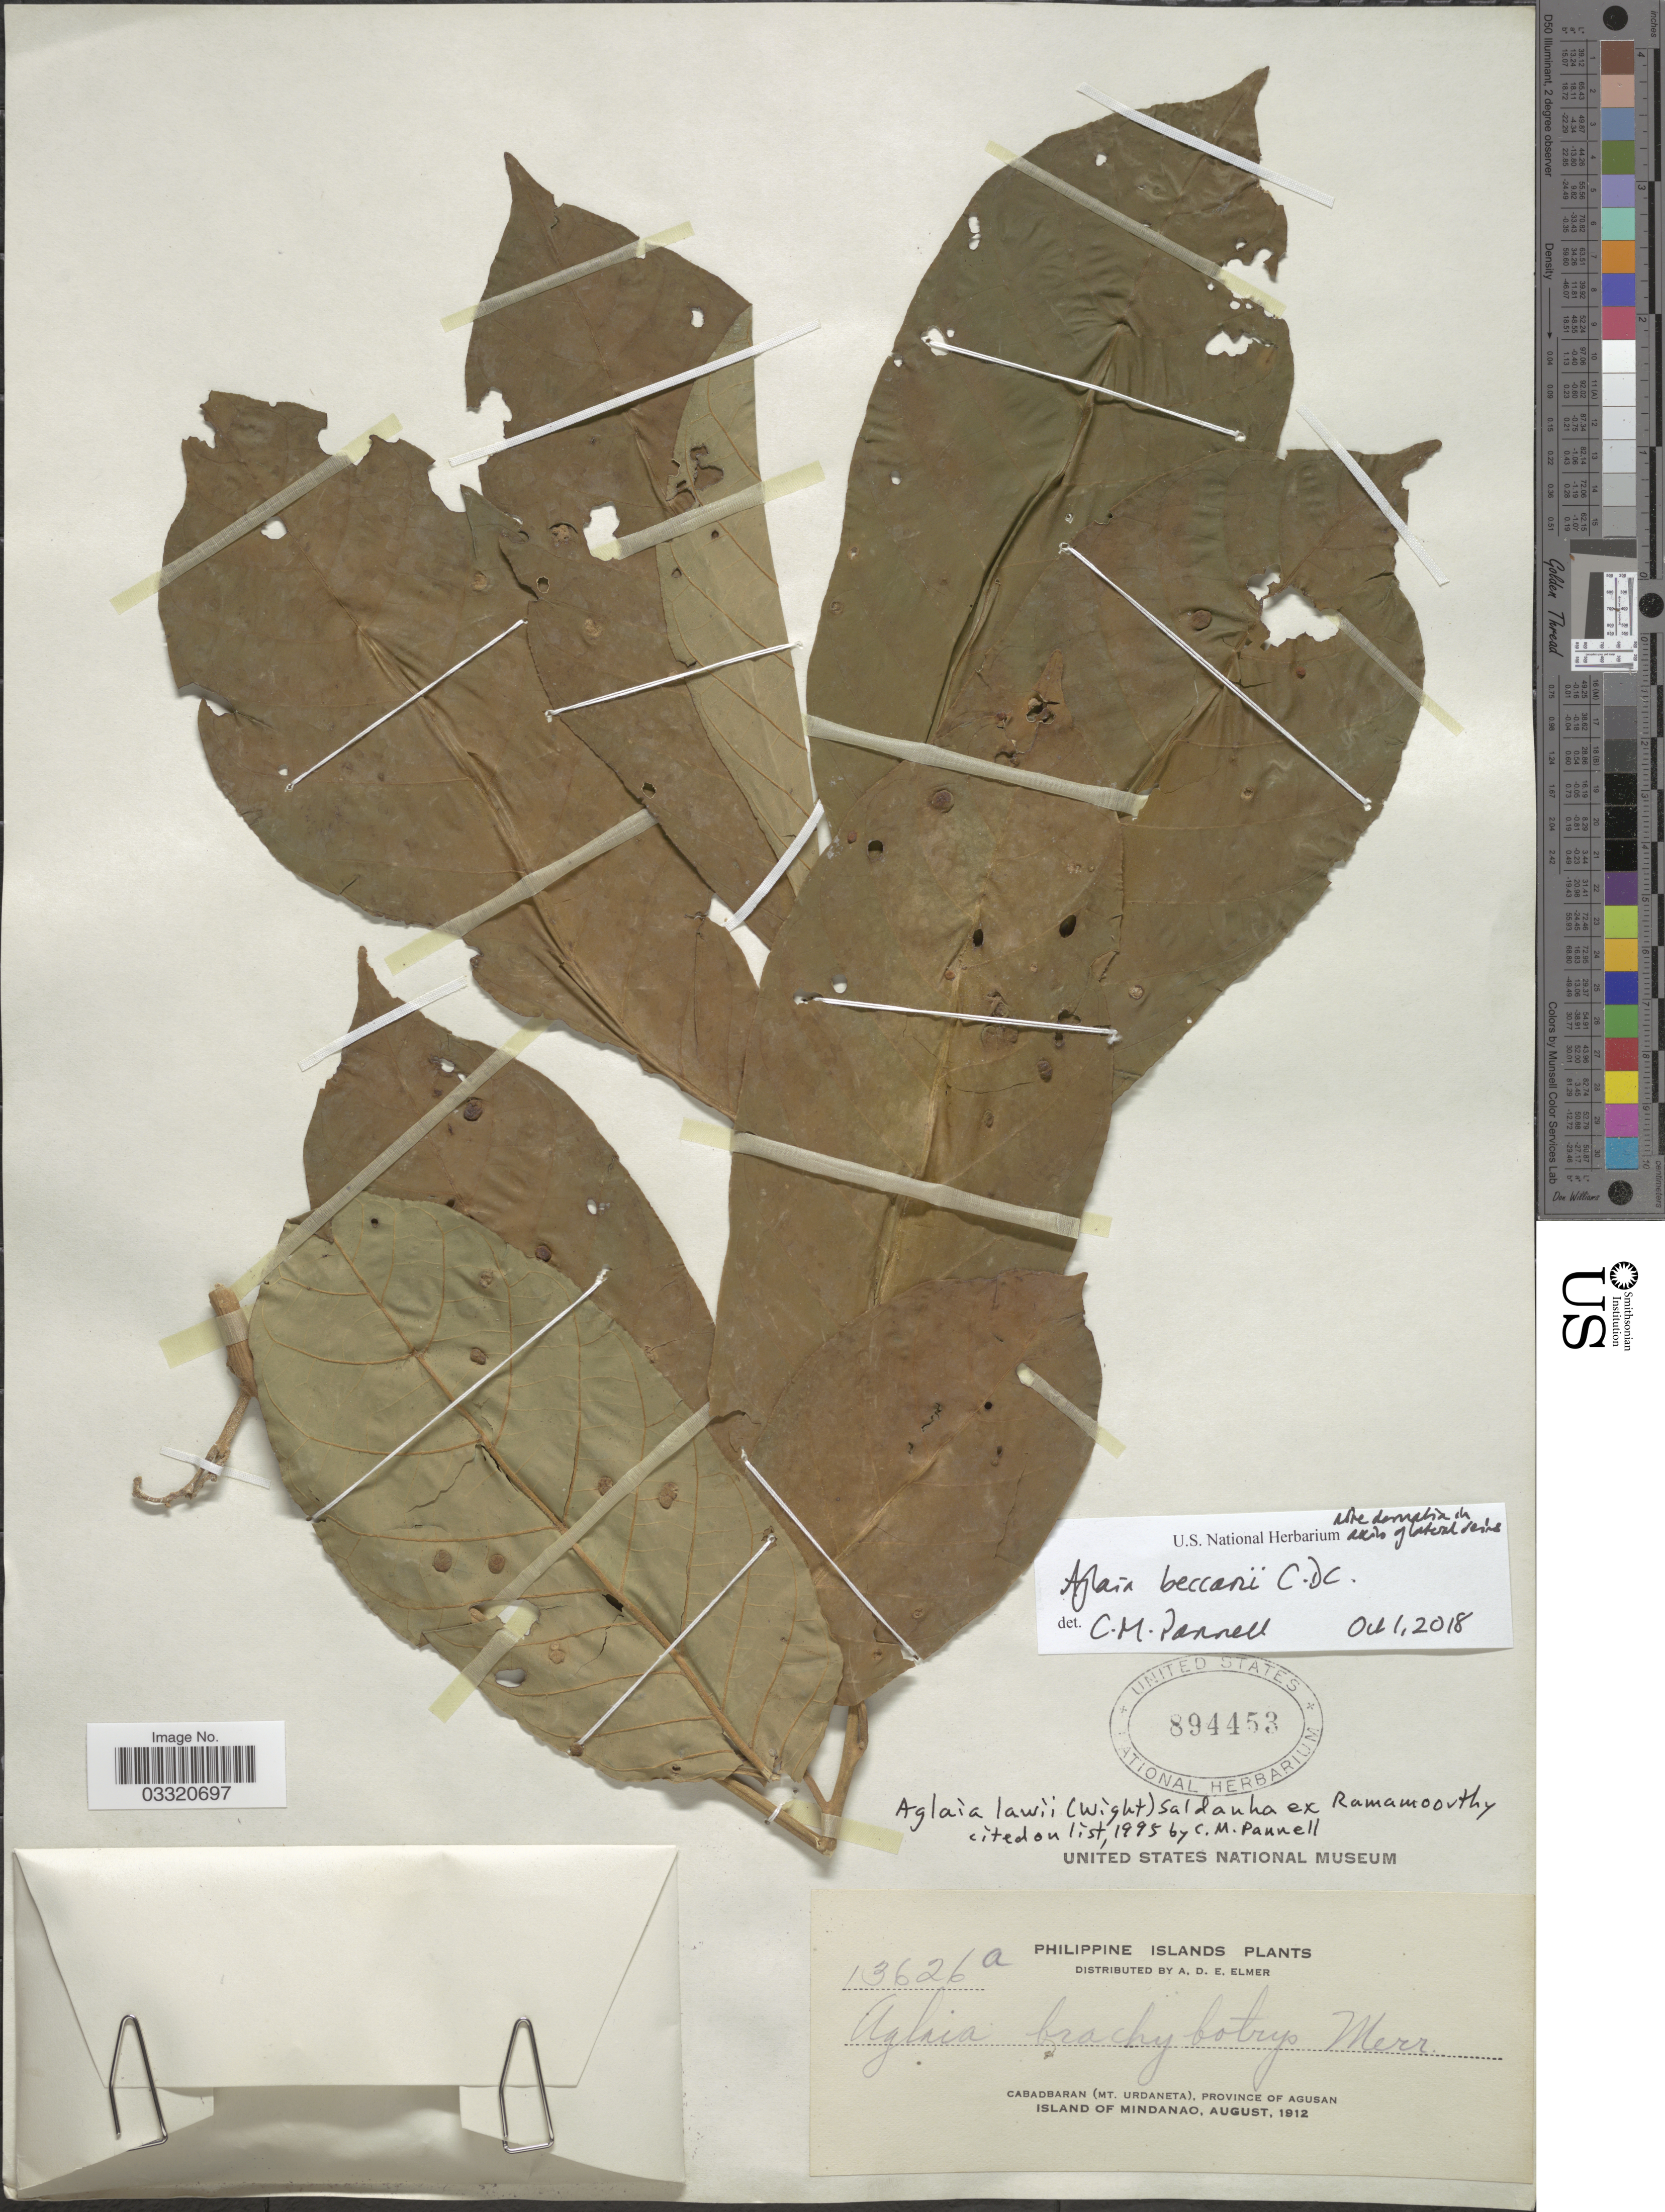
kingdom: Plantae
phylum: Tracheophyta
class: Magnoliopsida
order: Sapindales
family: Meliaceae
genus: Aglaia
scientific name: Aglaia beccarii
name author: C. DC.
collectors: A. D. E. Elmer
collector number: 13626a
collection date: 1912-08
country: Philippines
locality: Philippine Islands. Cabadbaran (Mt. Urdaneta), Province of Agusan. Island of Mindanao.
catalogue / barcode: US 894453